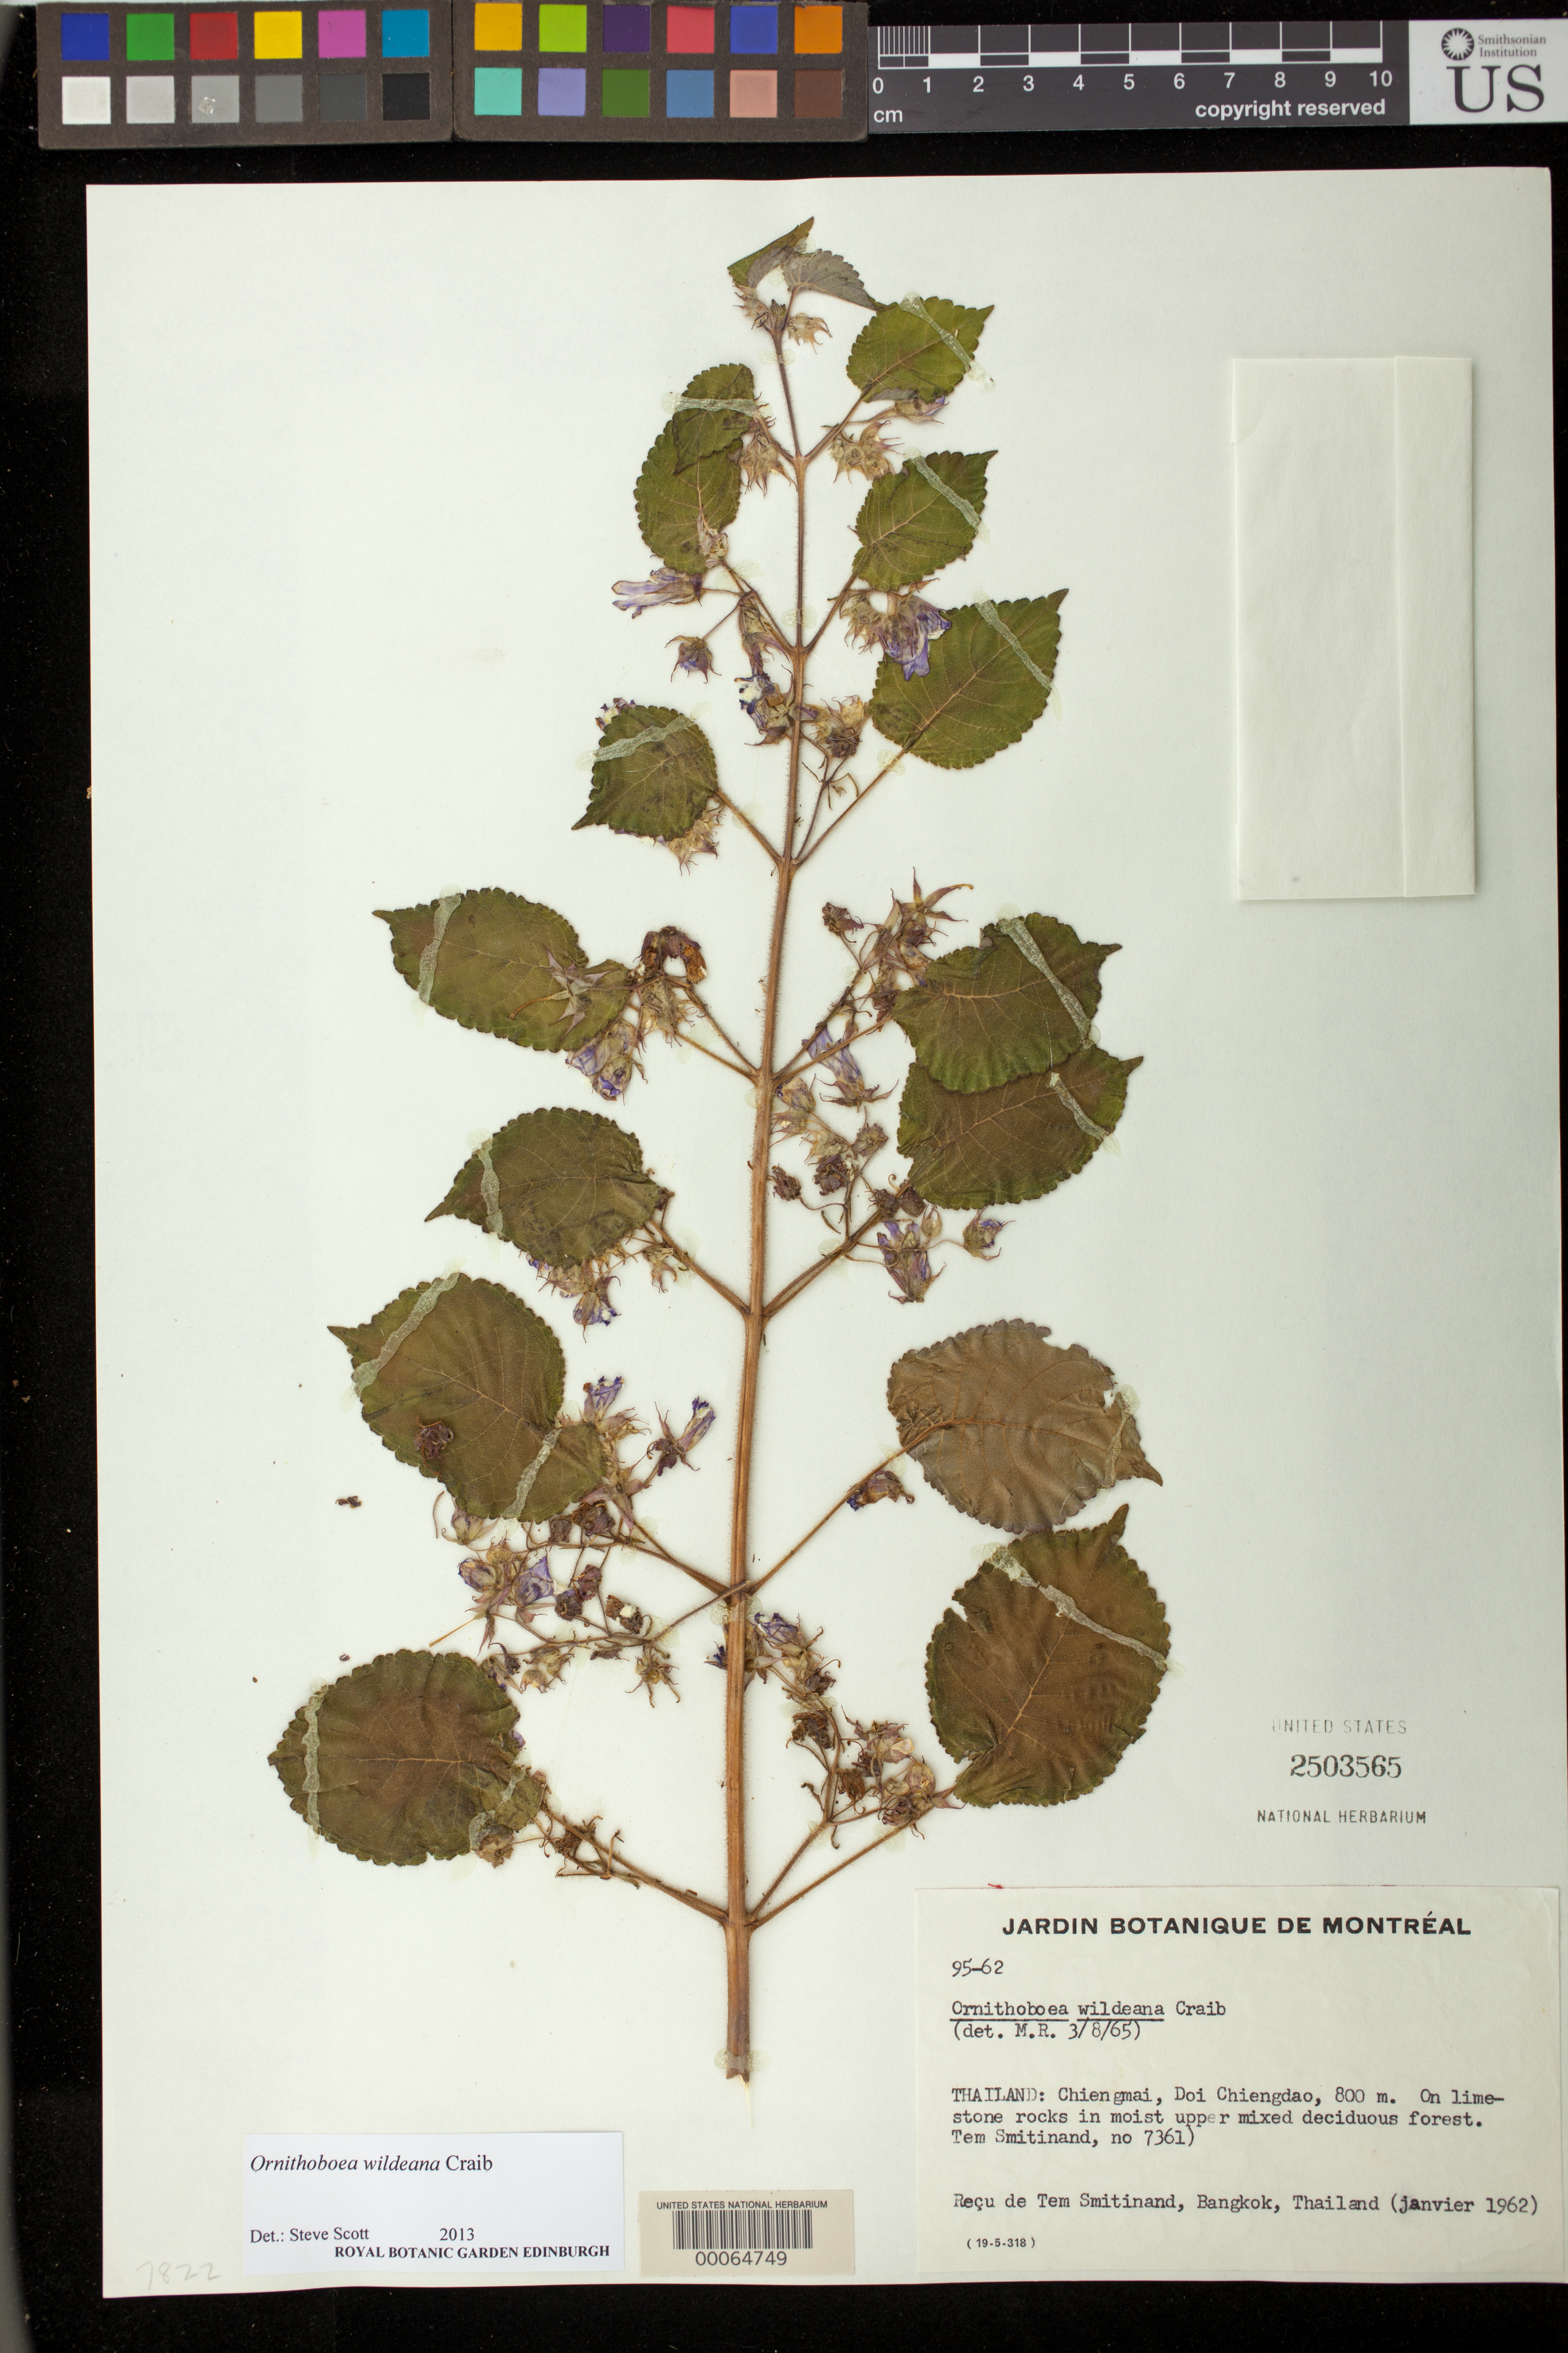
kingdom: Plantae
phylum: Tracheophyta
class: Magnoliopsida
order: Lamiales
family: Gesneriaceae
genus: Ornithoboea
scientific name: Ornithoboea wildeana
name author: Craib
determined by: Scott, S. M.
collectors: T. Smitinand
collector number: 7361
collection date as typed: Jan 1962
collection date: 1962-01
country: Thailand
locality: Chiengmai, doi chiengdao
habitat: Limestone rocks in moist upper mixed deciduous forest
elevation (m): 800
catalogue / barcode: US 2503565